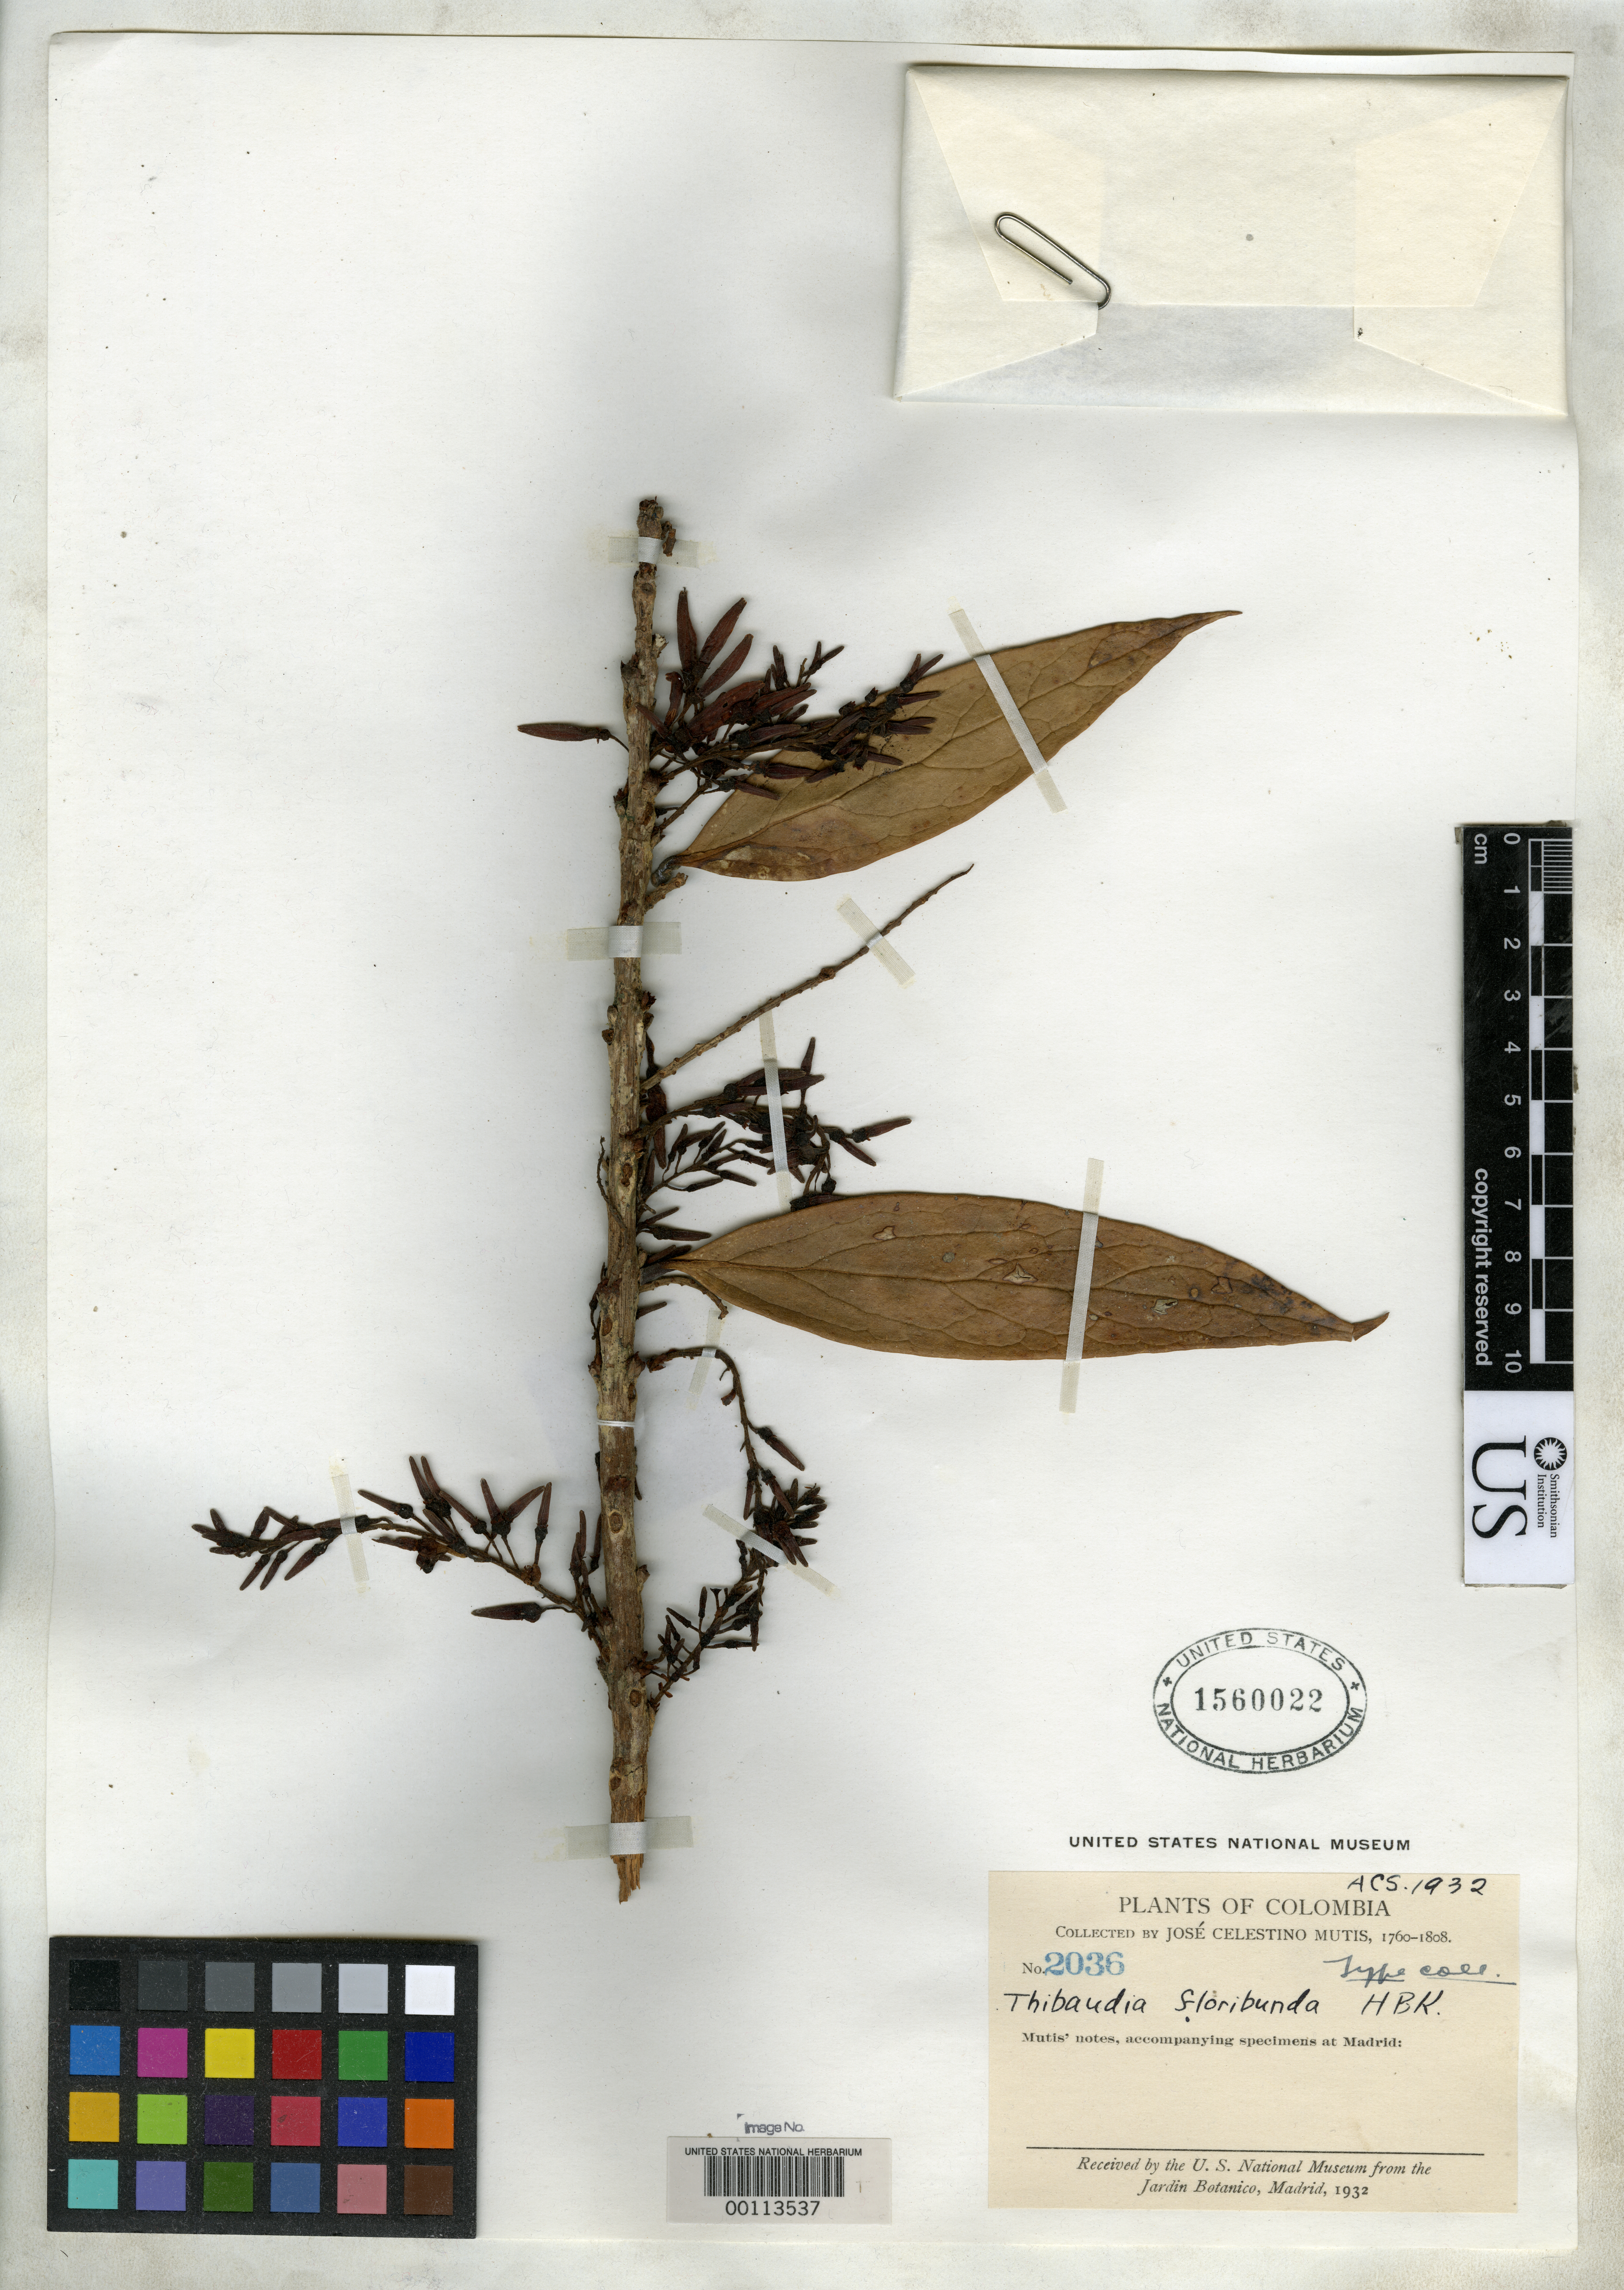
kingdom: Plantae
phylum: Tracheophyta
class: Magnoliopsida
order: Ericales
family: Ericaceae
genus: Thibaudia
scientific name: Thibaudia floribunda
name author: Kunth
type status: Isotype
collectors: J. C. B. Mutis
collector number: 2036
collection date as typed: Jun 1760 to -- Jun 1808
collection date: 1760-06/1808-06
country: Colombia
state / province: Bogota D.C.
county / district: Bogotá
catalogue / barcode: US 1560022